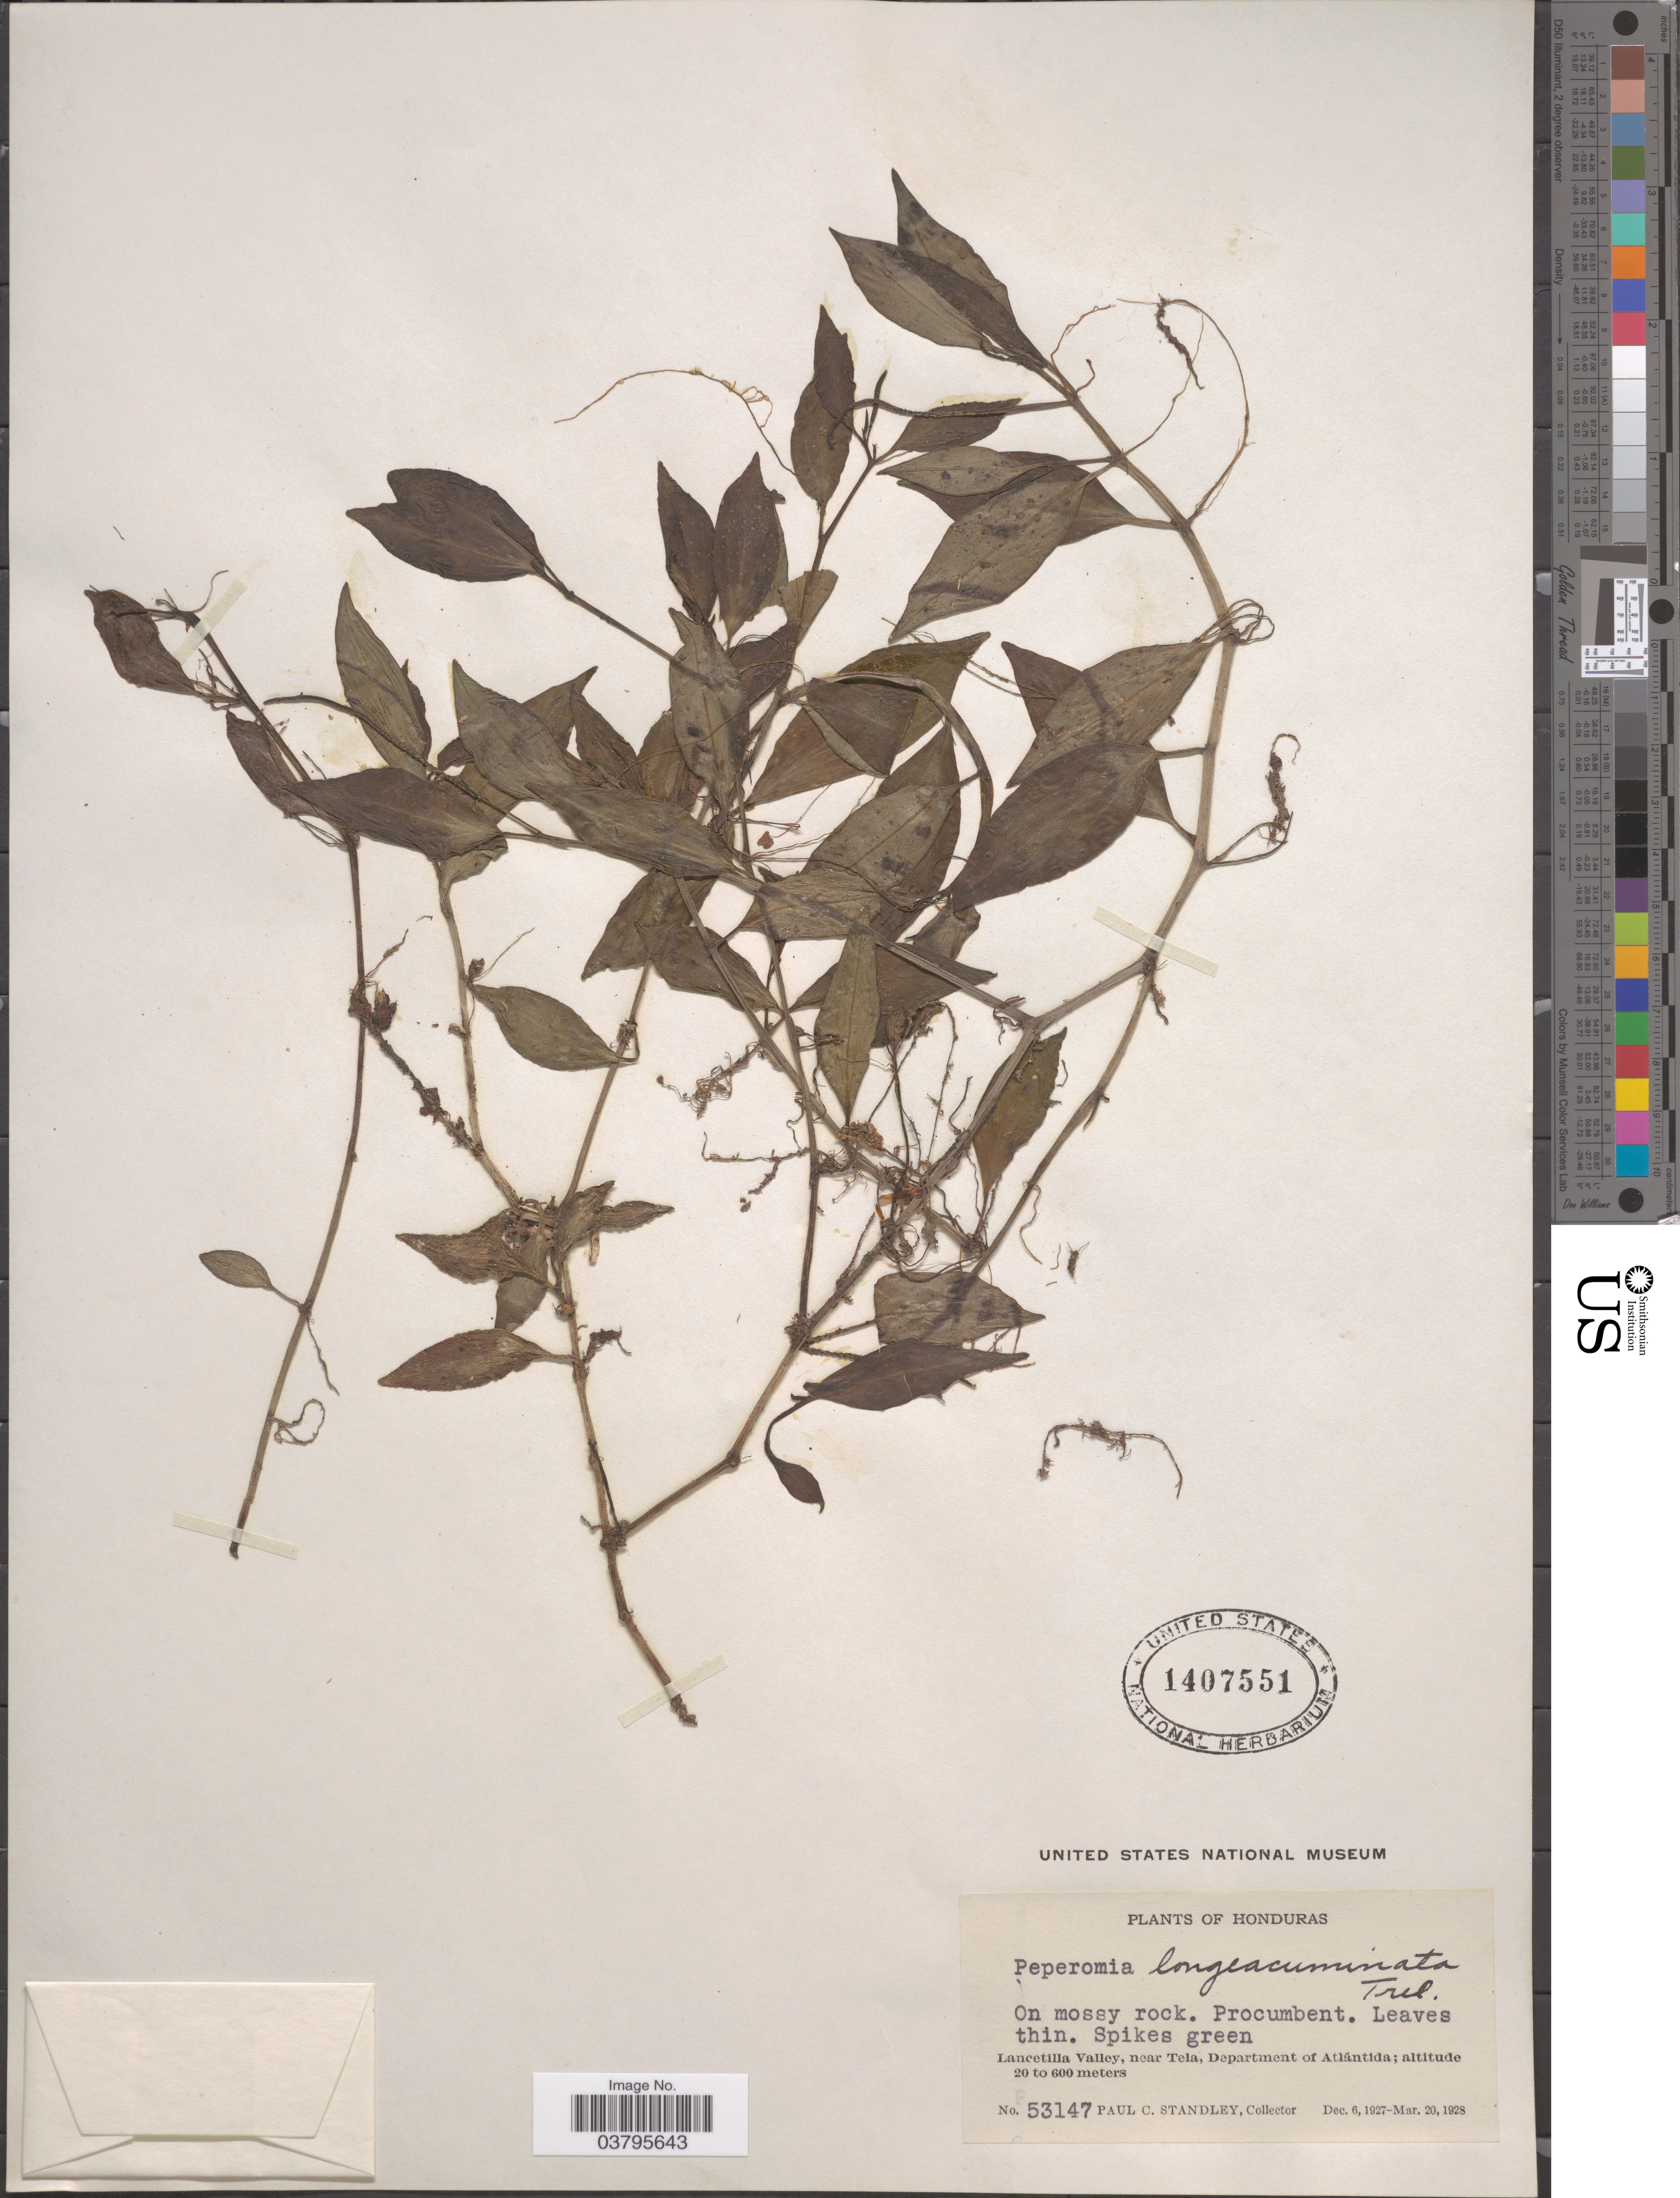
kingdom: Plantae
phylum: Tracheophyta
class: Magnoliopsida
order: Piperales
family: Piperaceae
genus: Peperomia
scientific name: Peperomia longeacuminata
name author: Trel. in Standl.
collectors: P. C. Standley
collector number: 53147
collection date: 1927-12-06/1928-03-20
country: Honduras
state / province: Atlantida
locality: Lancetilla Valley, near Tela, Department of Atlántida.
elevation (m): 20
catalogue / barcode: US 1407551